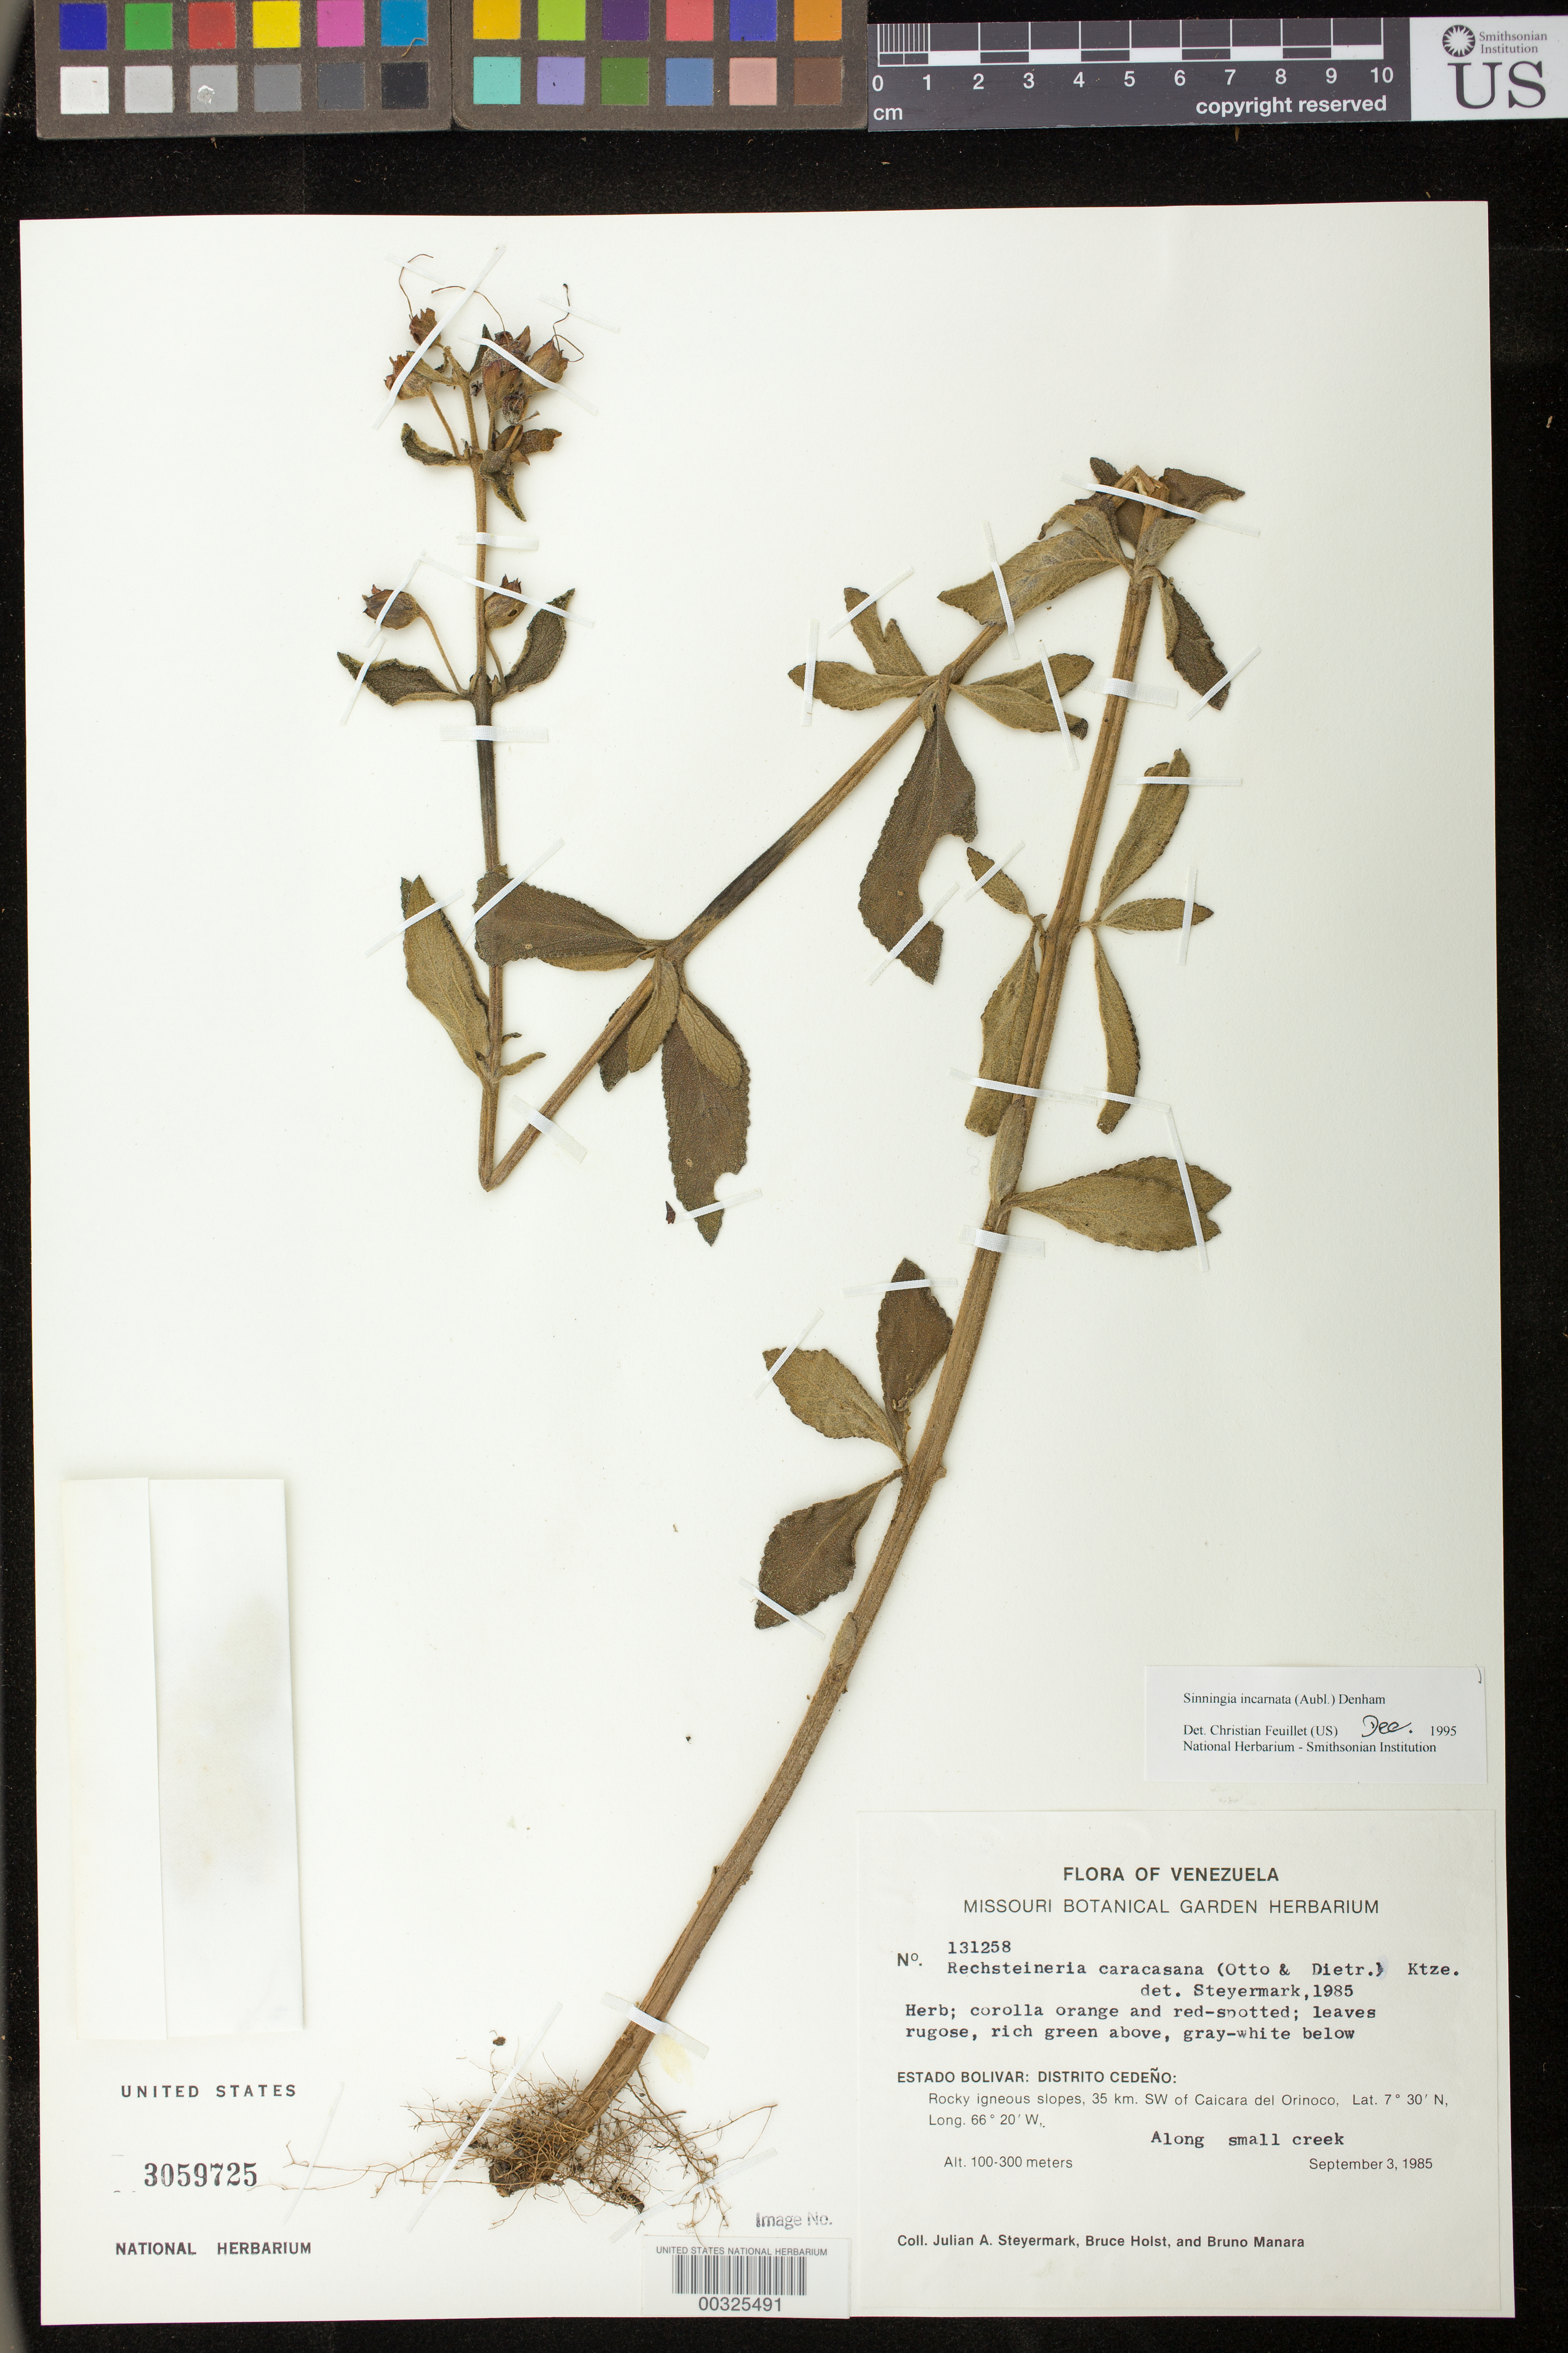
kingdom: Plantae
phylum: Tracheophyta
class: Magnoliopsida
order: Lamiales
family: Gesneriaceae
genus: Sinningia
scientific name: Sinningia incarnata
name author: (Aubl.) D.L. Denham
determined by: Feuillet, C.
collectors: J. Steyermark, B. Holst & B. Manara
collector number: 131258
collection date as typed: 03 Sep 1985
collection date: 1985-09-03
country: Venezuela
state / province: Bolívar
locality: Dist. Cedeno, 35 km SW of Caicara del Orinoco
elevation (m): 100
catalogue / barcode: US 3059725